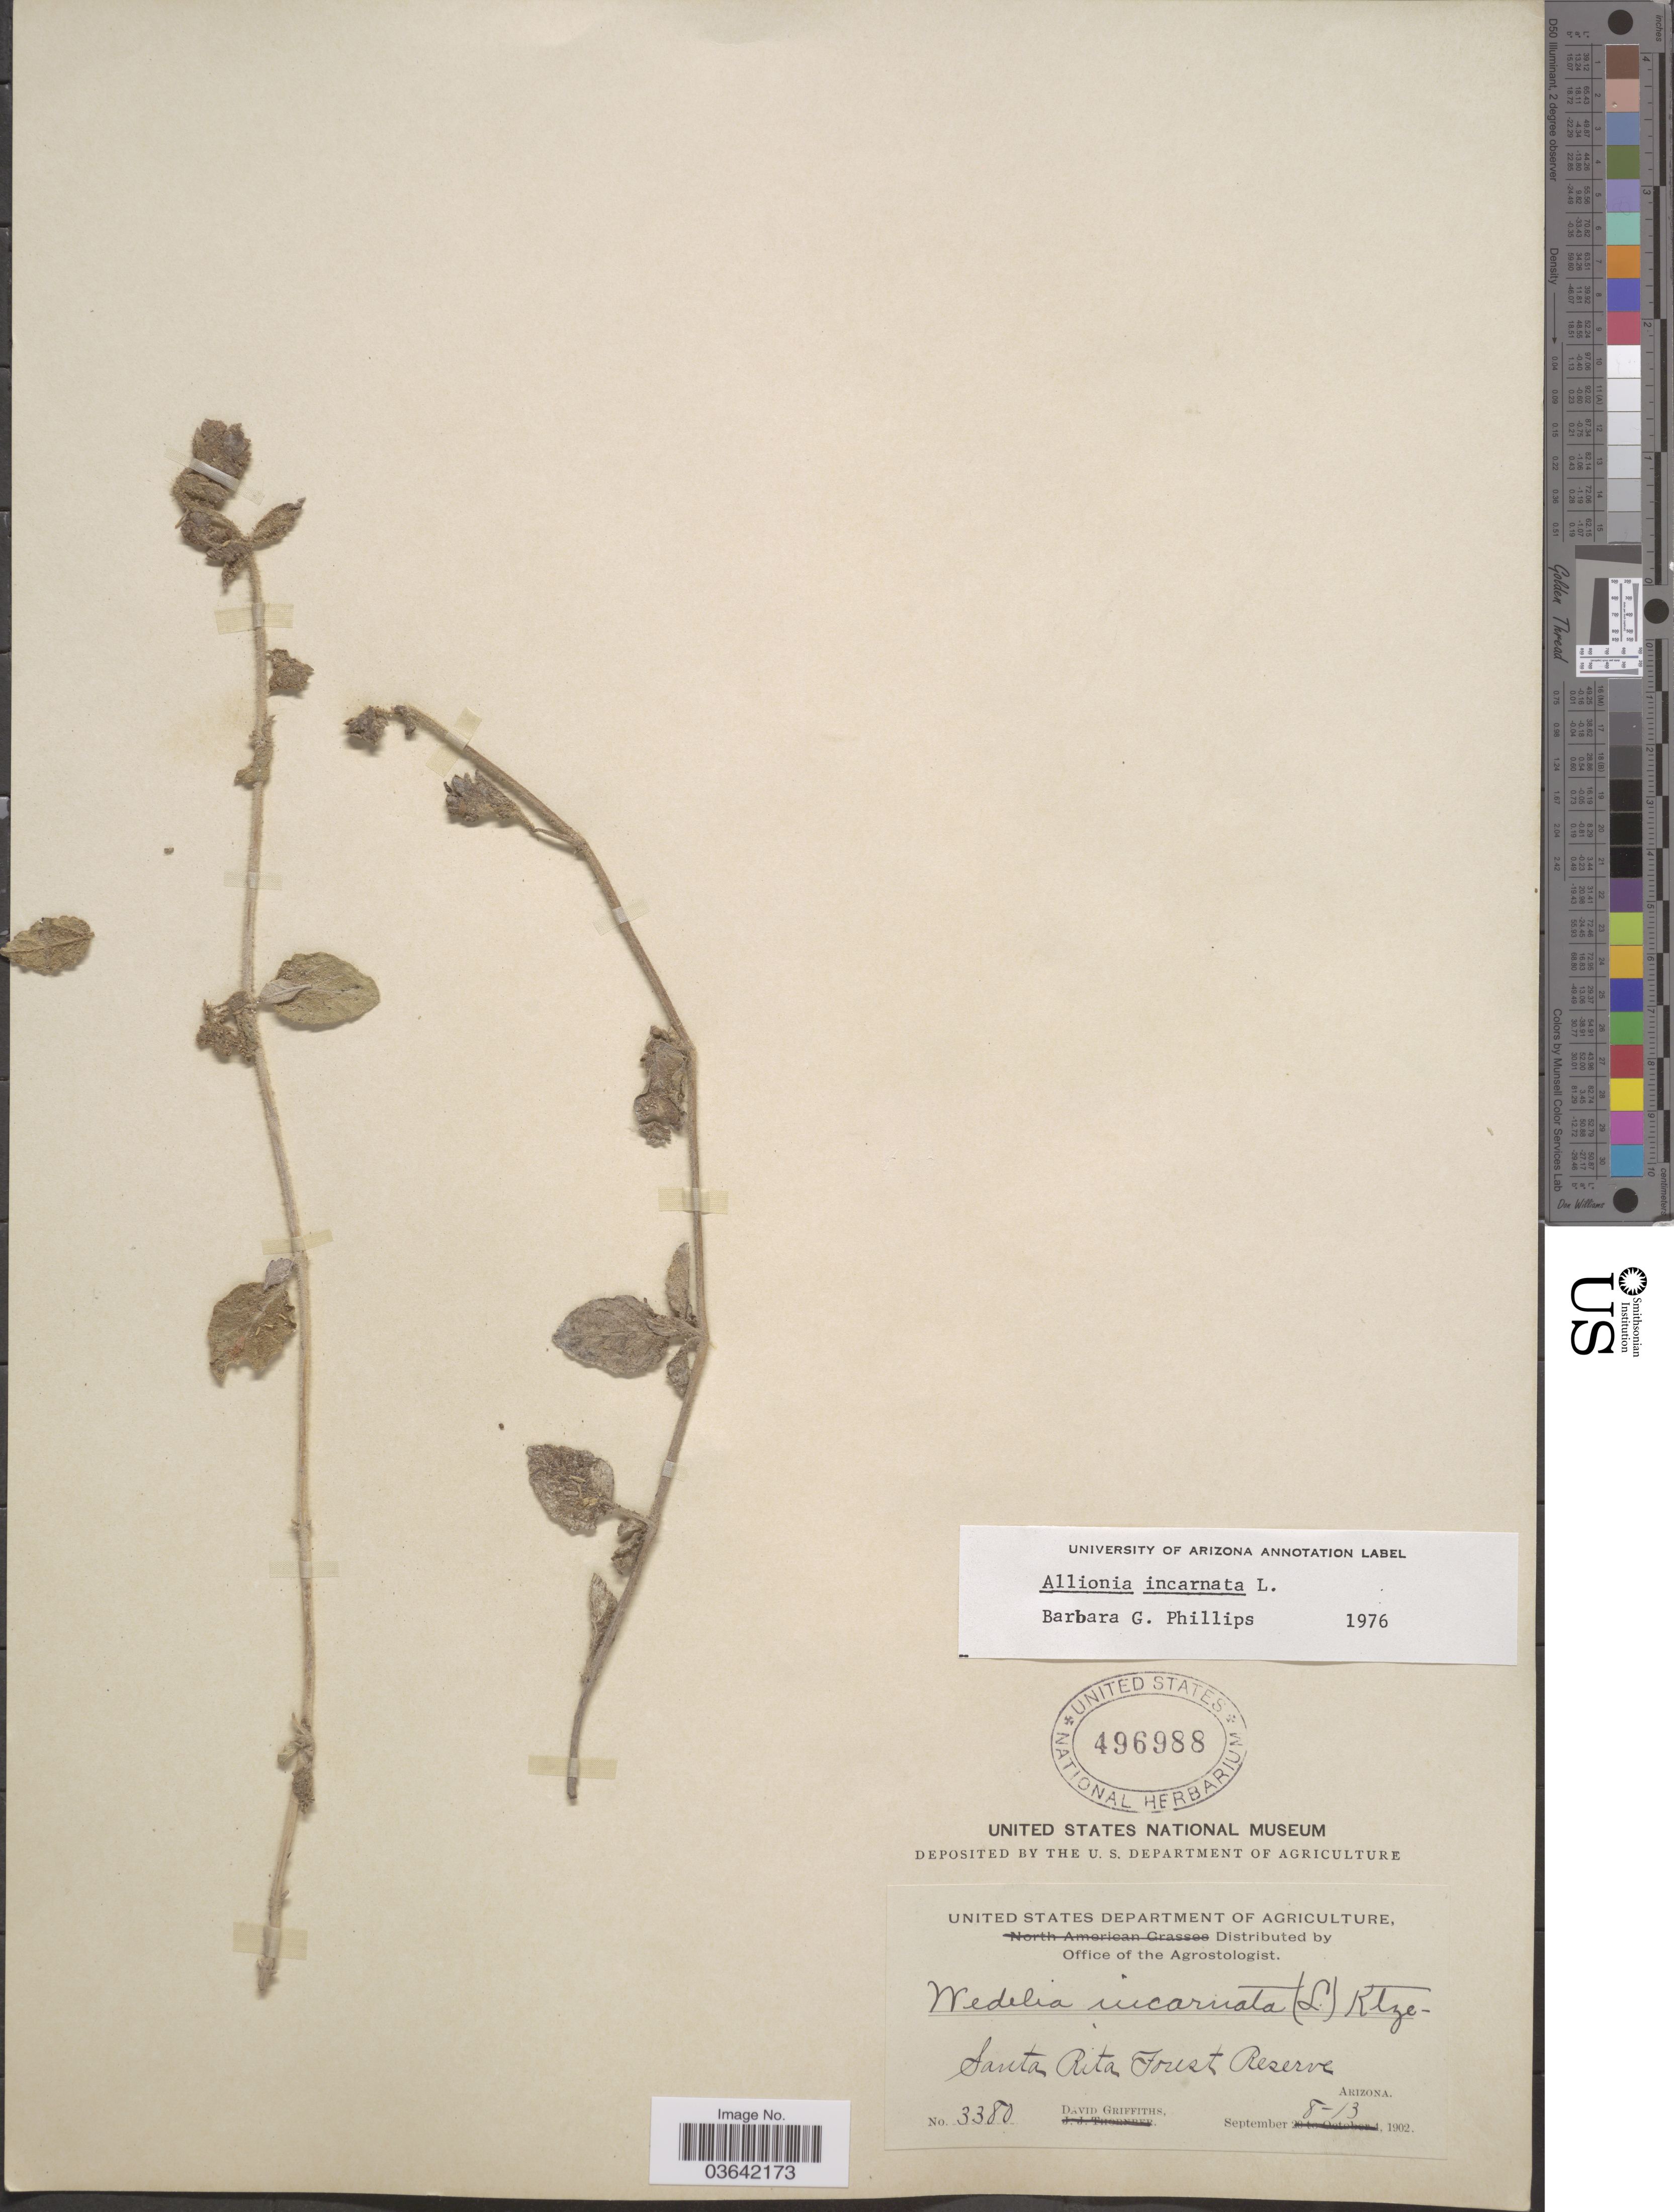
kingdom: Plantae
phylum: Tracheophyta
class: Magnoliopsida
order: Caryophyllales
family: Nyctaginaceae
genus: Allionia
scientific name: Allionia incarnata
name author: L.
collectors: D. Griffiths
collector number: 3380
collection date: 1902-09-08/1902-09-13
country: United States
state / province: Arizona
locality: Santa Rita Forest Reserve.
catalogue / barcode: US 496988